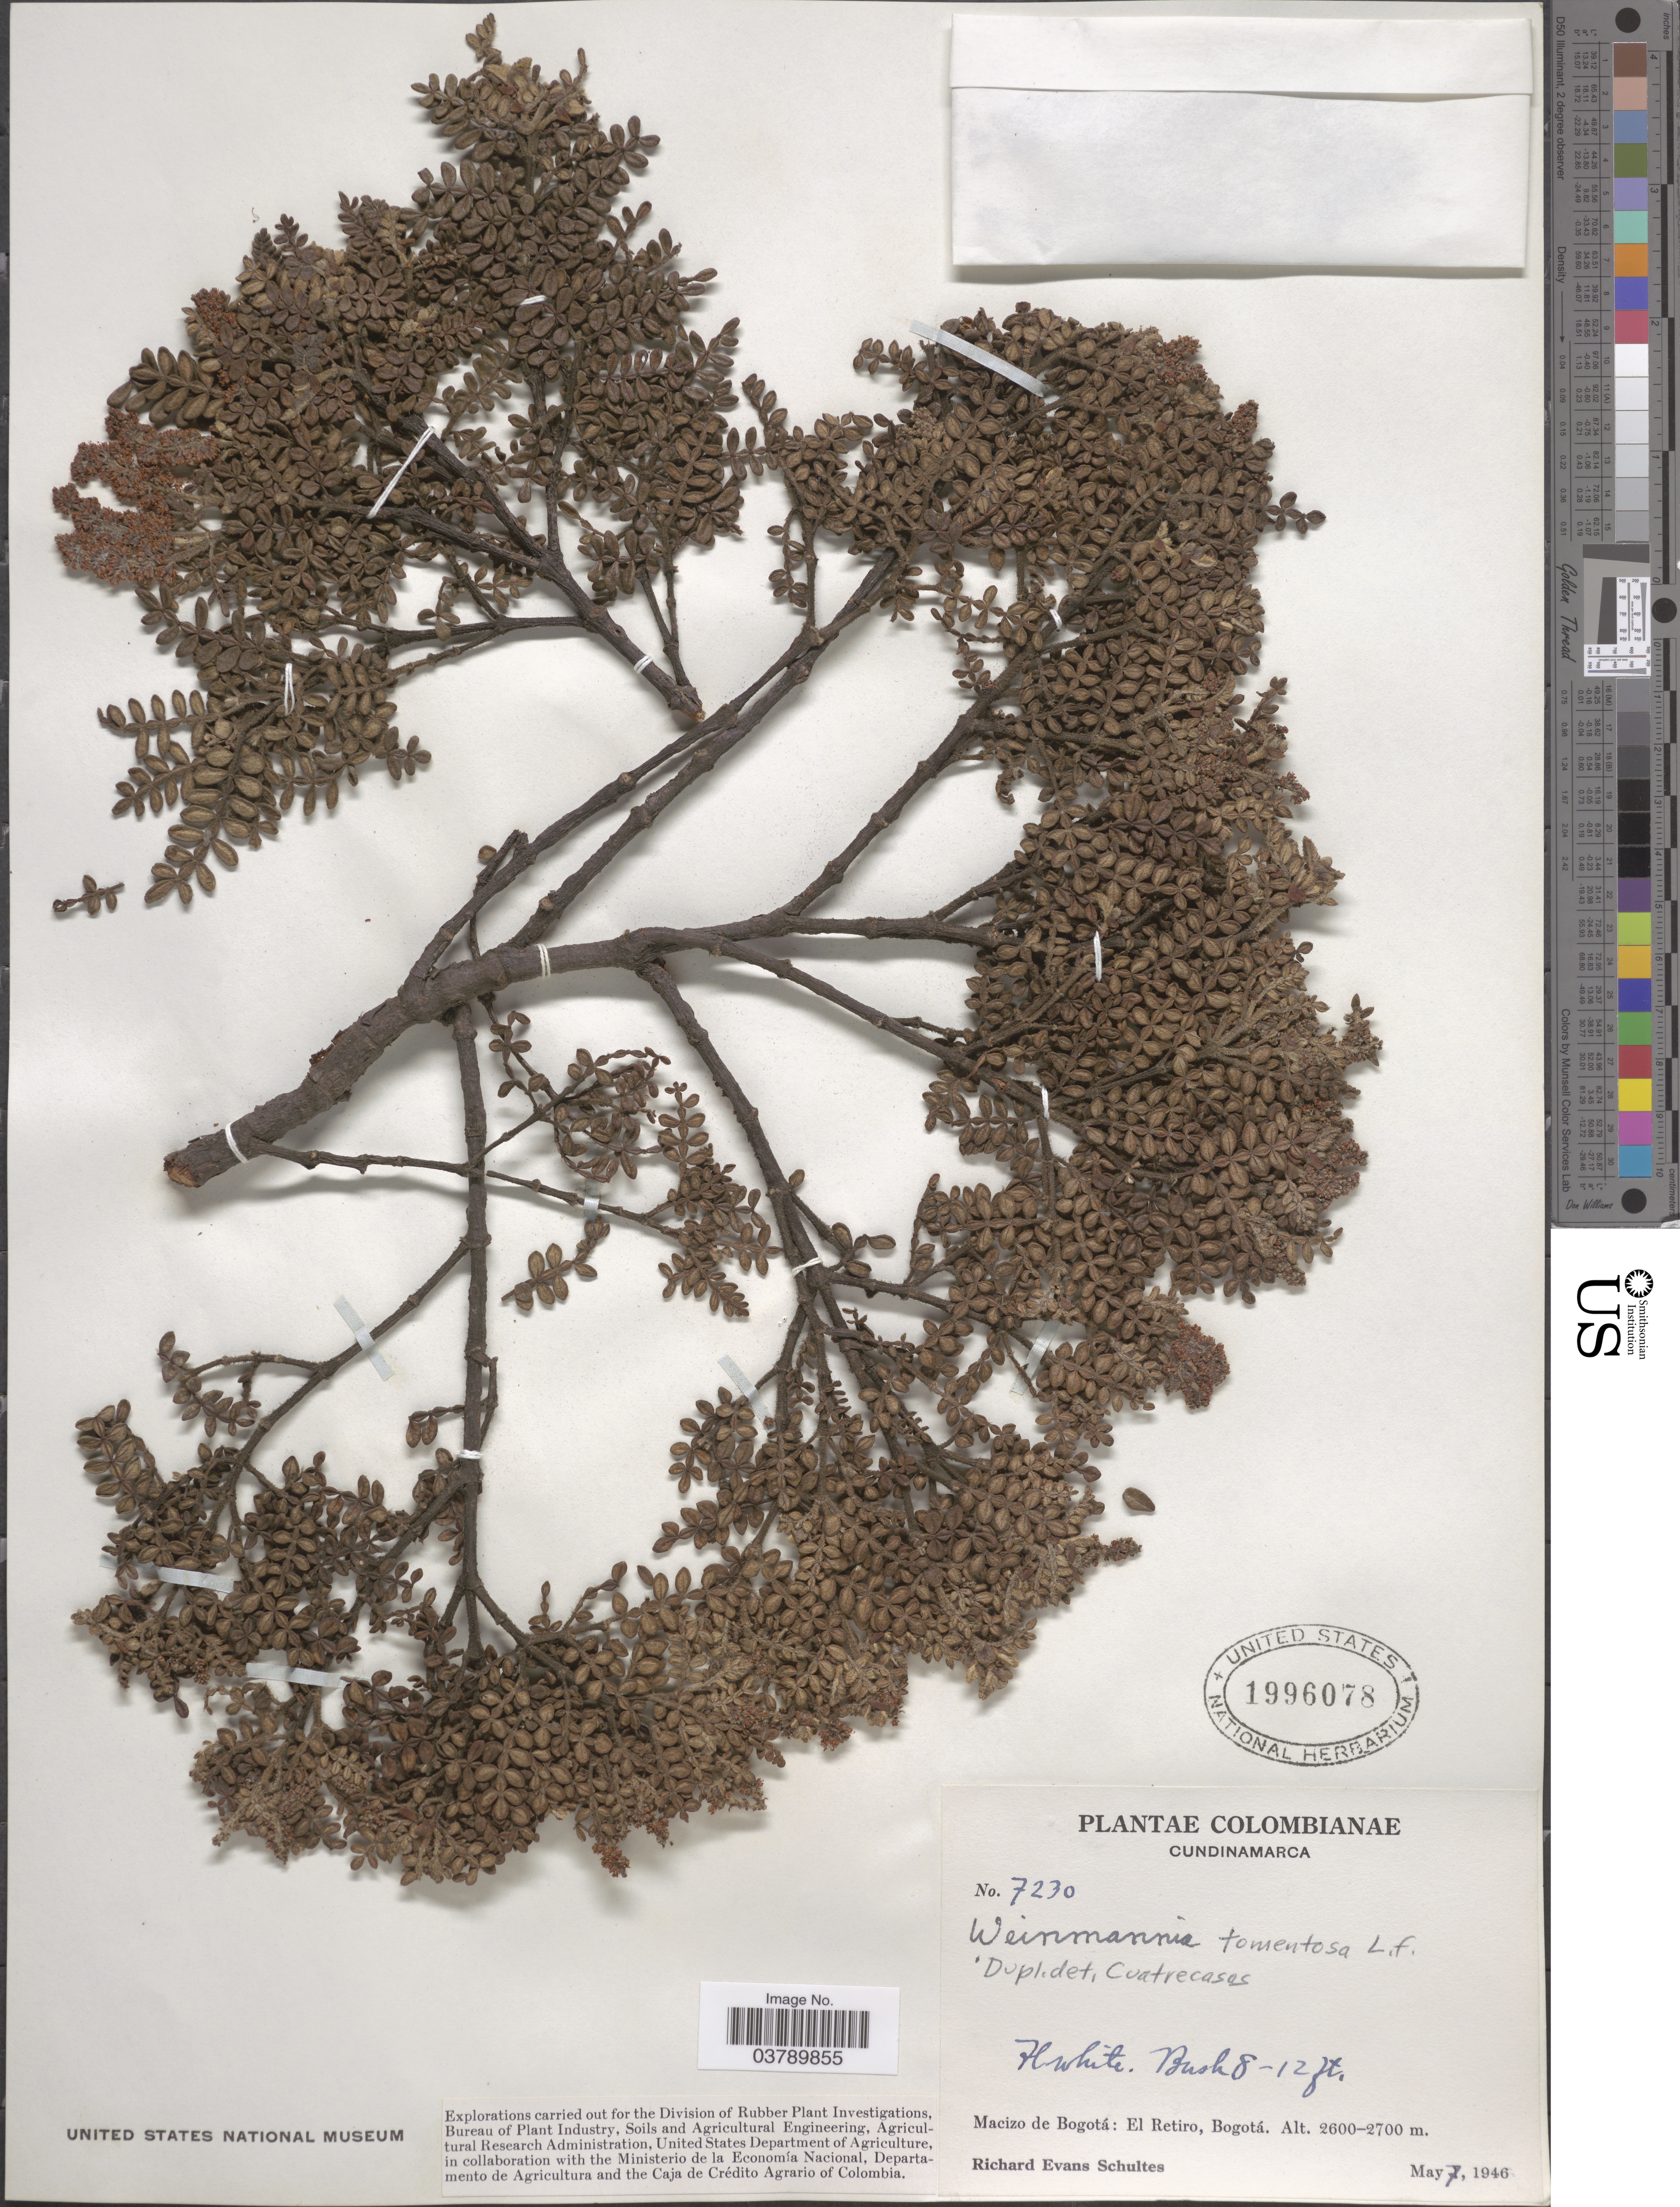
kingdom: Plantae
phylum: Tracheophyta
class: Magnoliopsida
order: Oxalidales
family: Cunoniaceae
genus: Weinmannia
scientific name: Weinmannia tomentosa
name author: L.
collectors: R. E. Schultes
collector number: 7230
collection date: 1946-05-07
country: Colombia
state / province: Cundinamarca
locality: Macizo de Bogotá: El Retiro, Bogotá.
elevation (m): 2600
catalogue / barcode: US 1996078